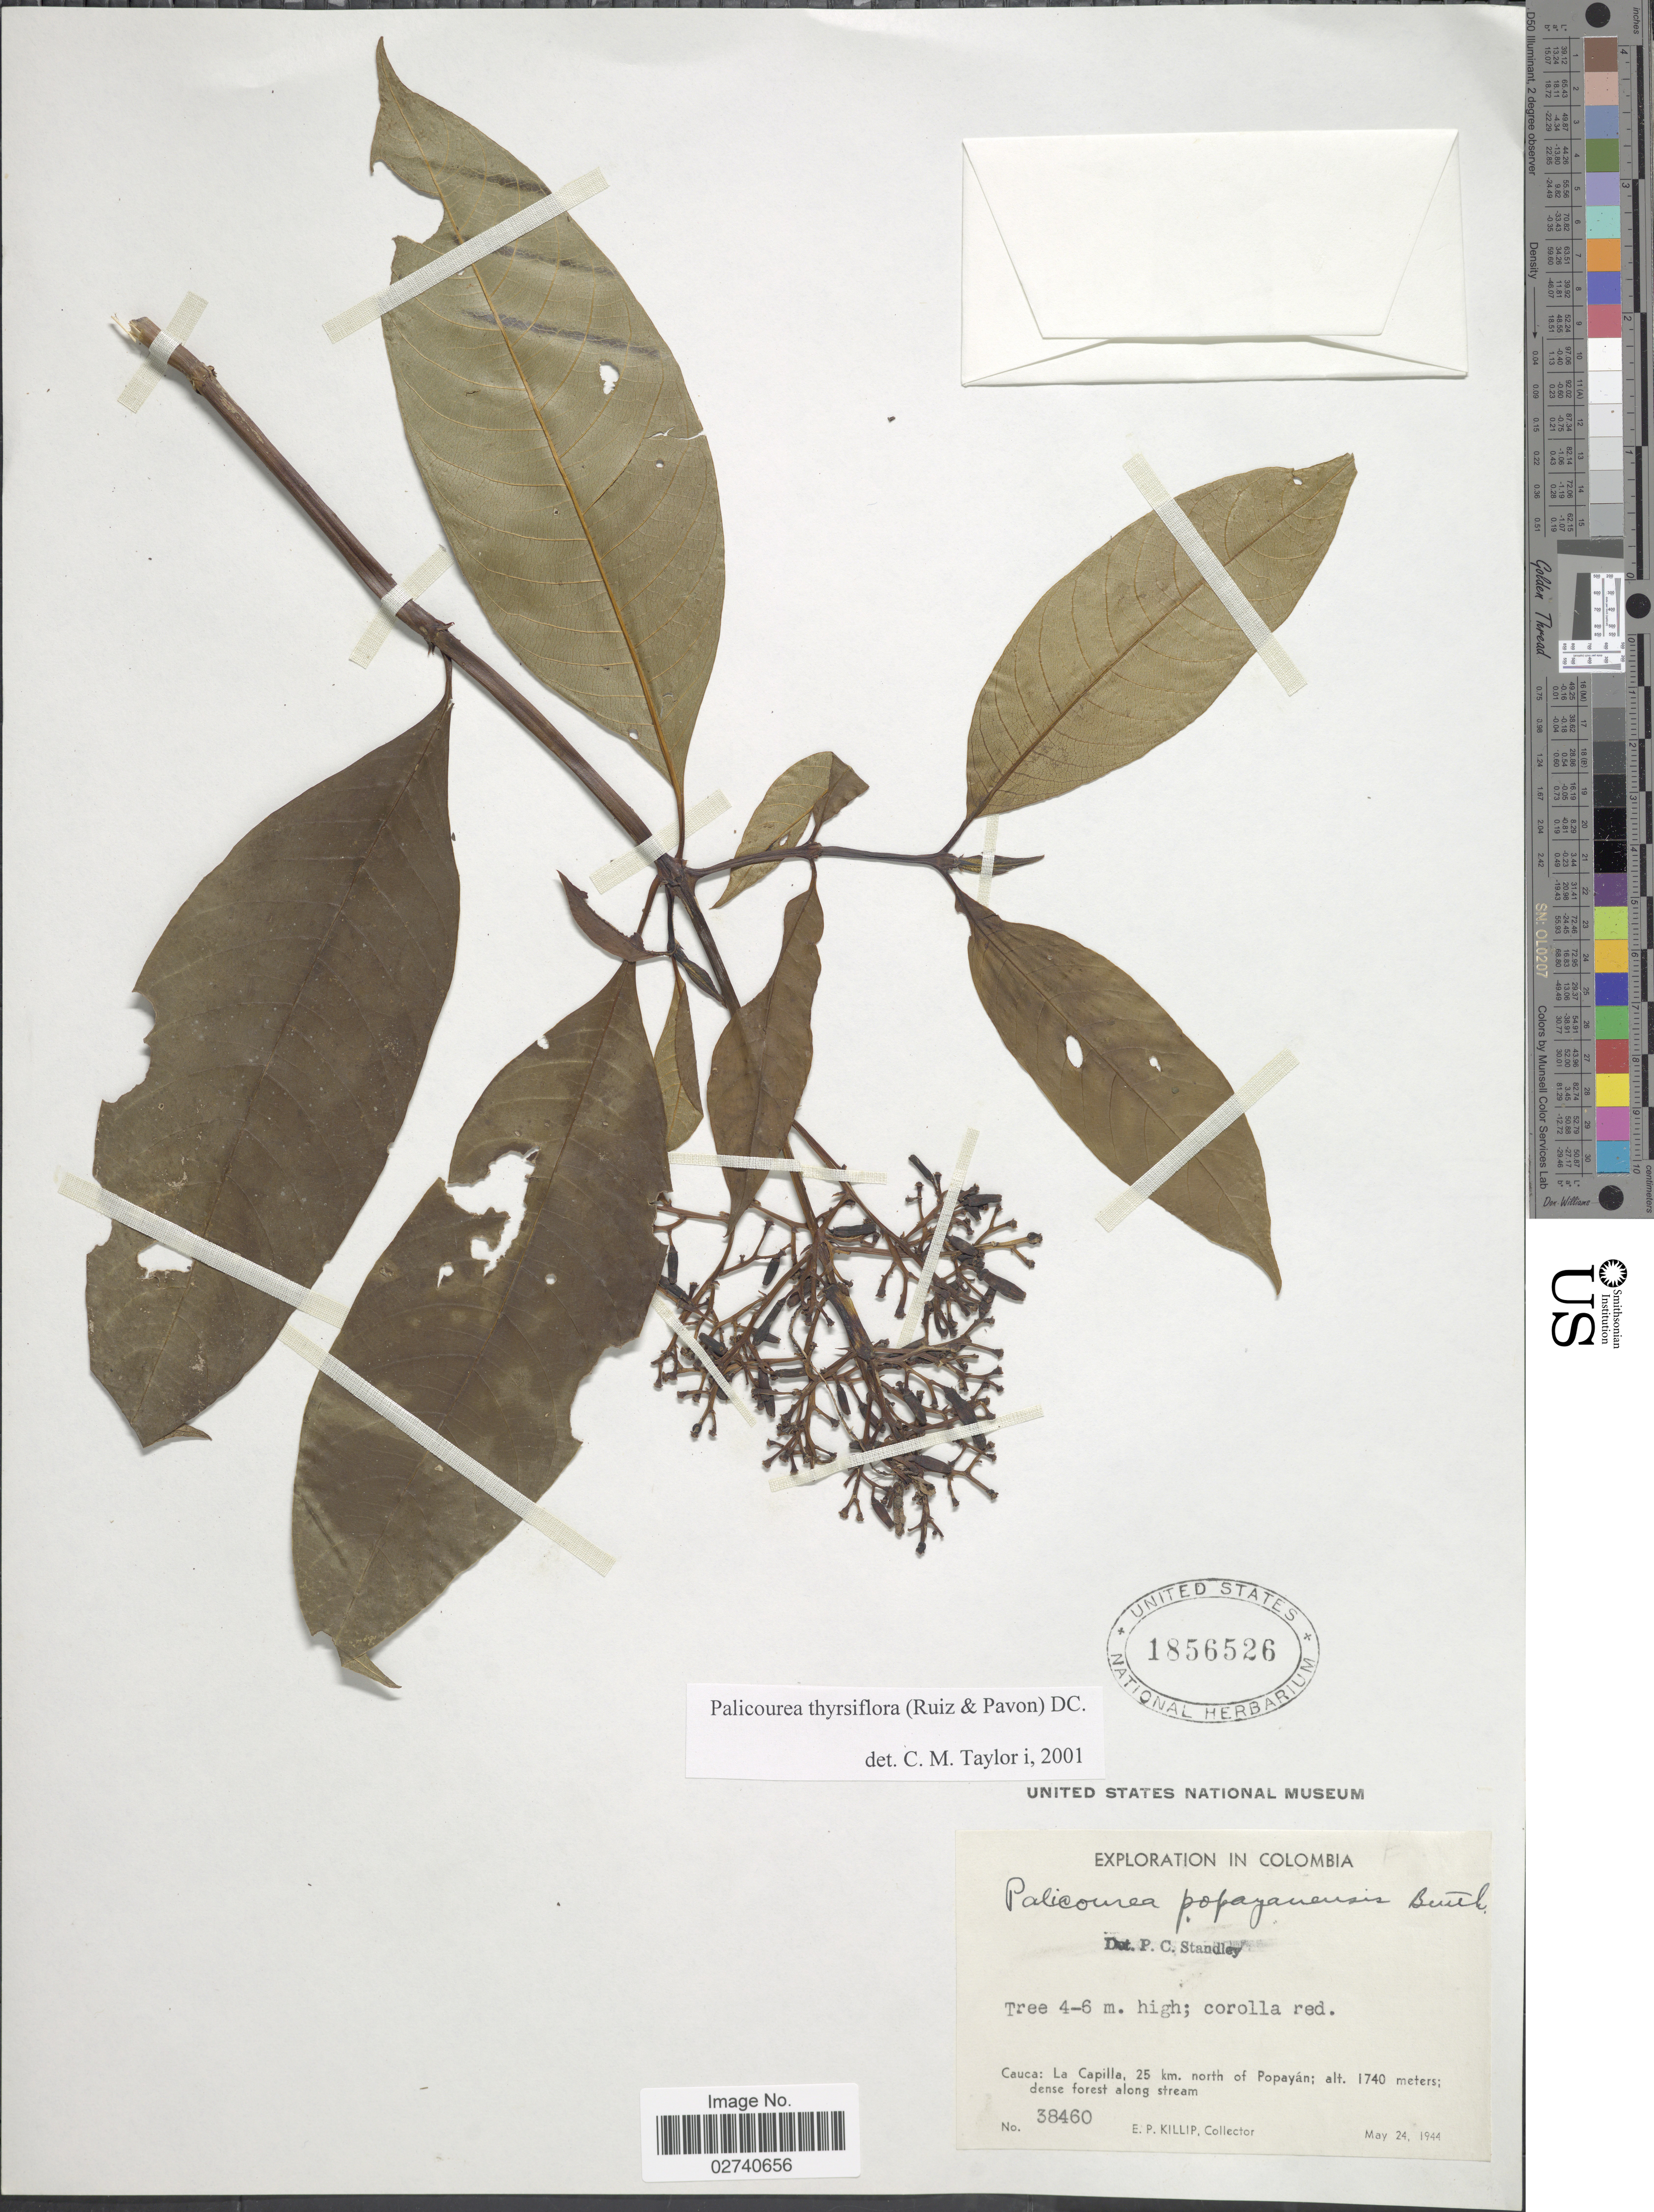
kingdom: Plantae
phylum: Tracheophyta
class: Magnoliopsida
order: Gentianales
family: Rubiaceae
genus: Palicourea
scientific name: Palicourea thyrsiflora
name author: (Ruiz & Pav.) DC.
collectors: E. P. Killip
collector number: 38460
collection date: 1944-05-24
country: Colombia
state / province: Cauca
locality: La Capilla, 25 km. north of Popayan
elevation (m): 1740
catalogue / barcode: US 1856526